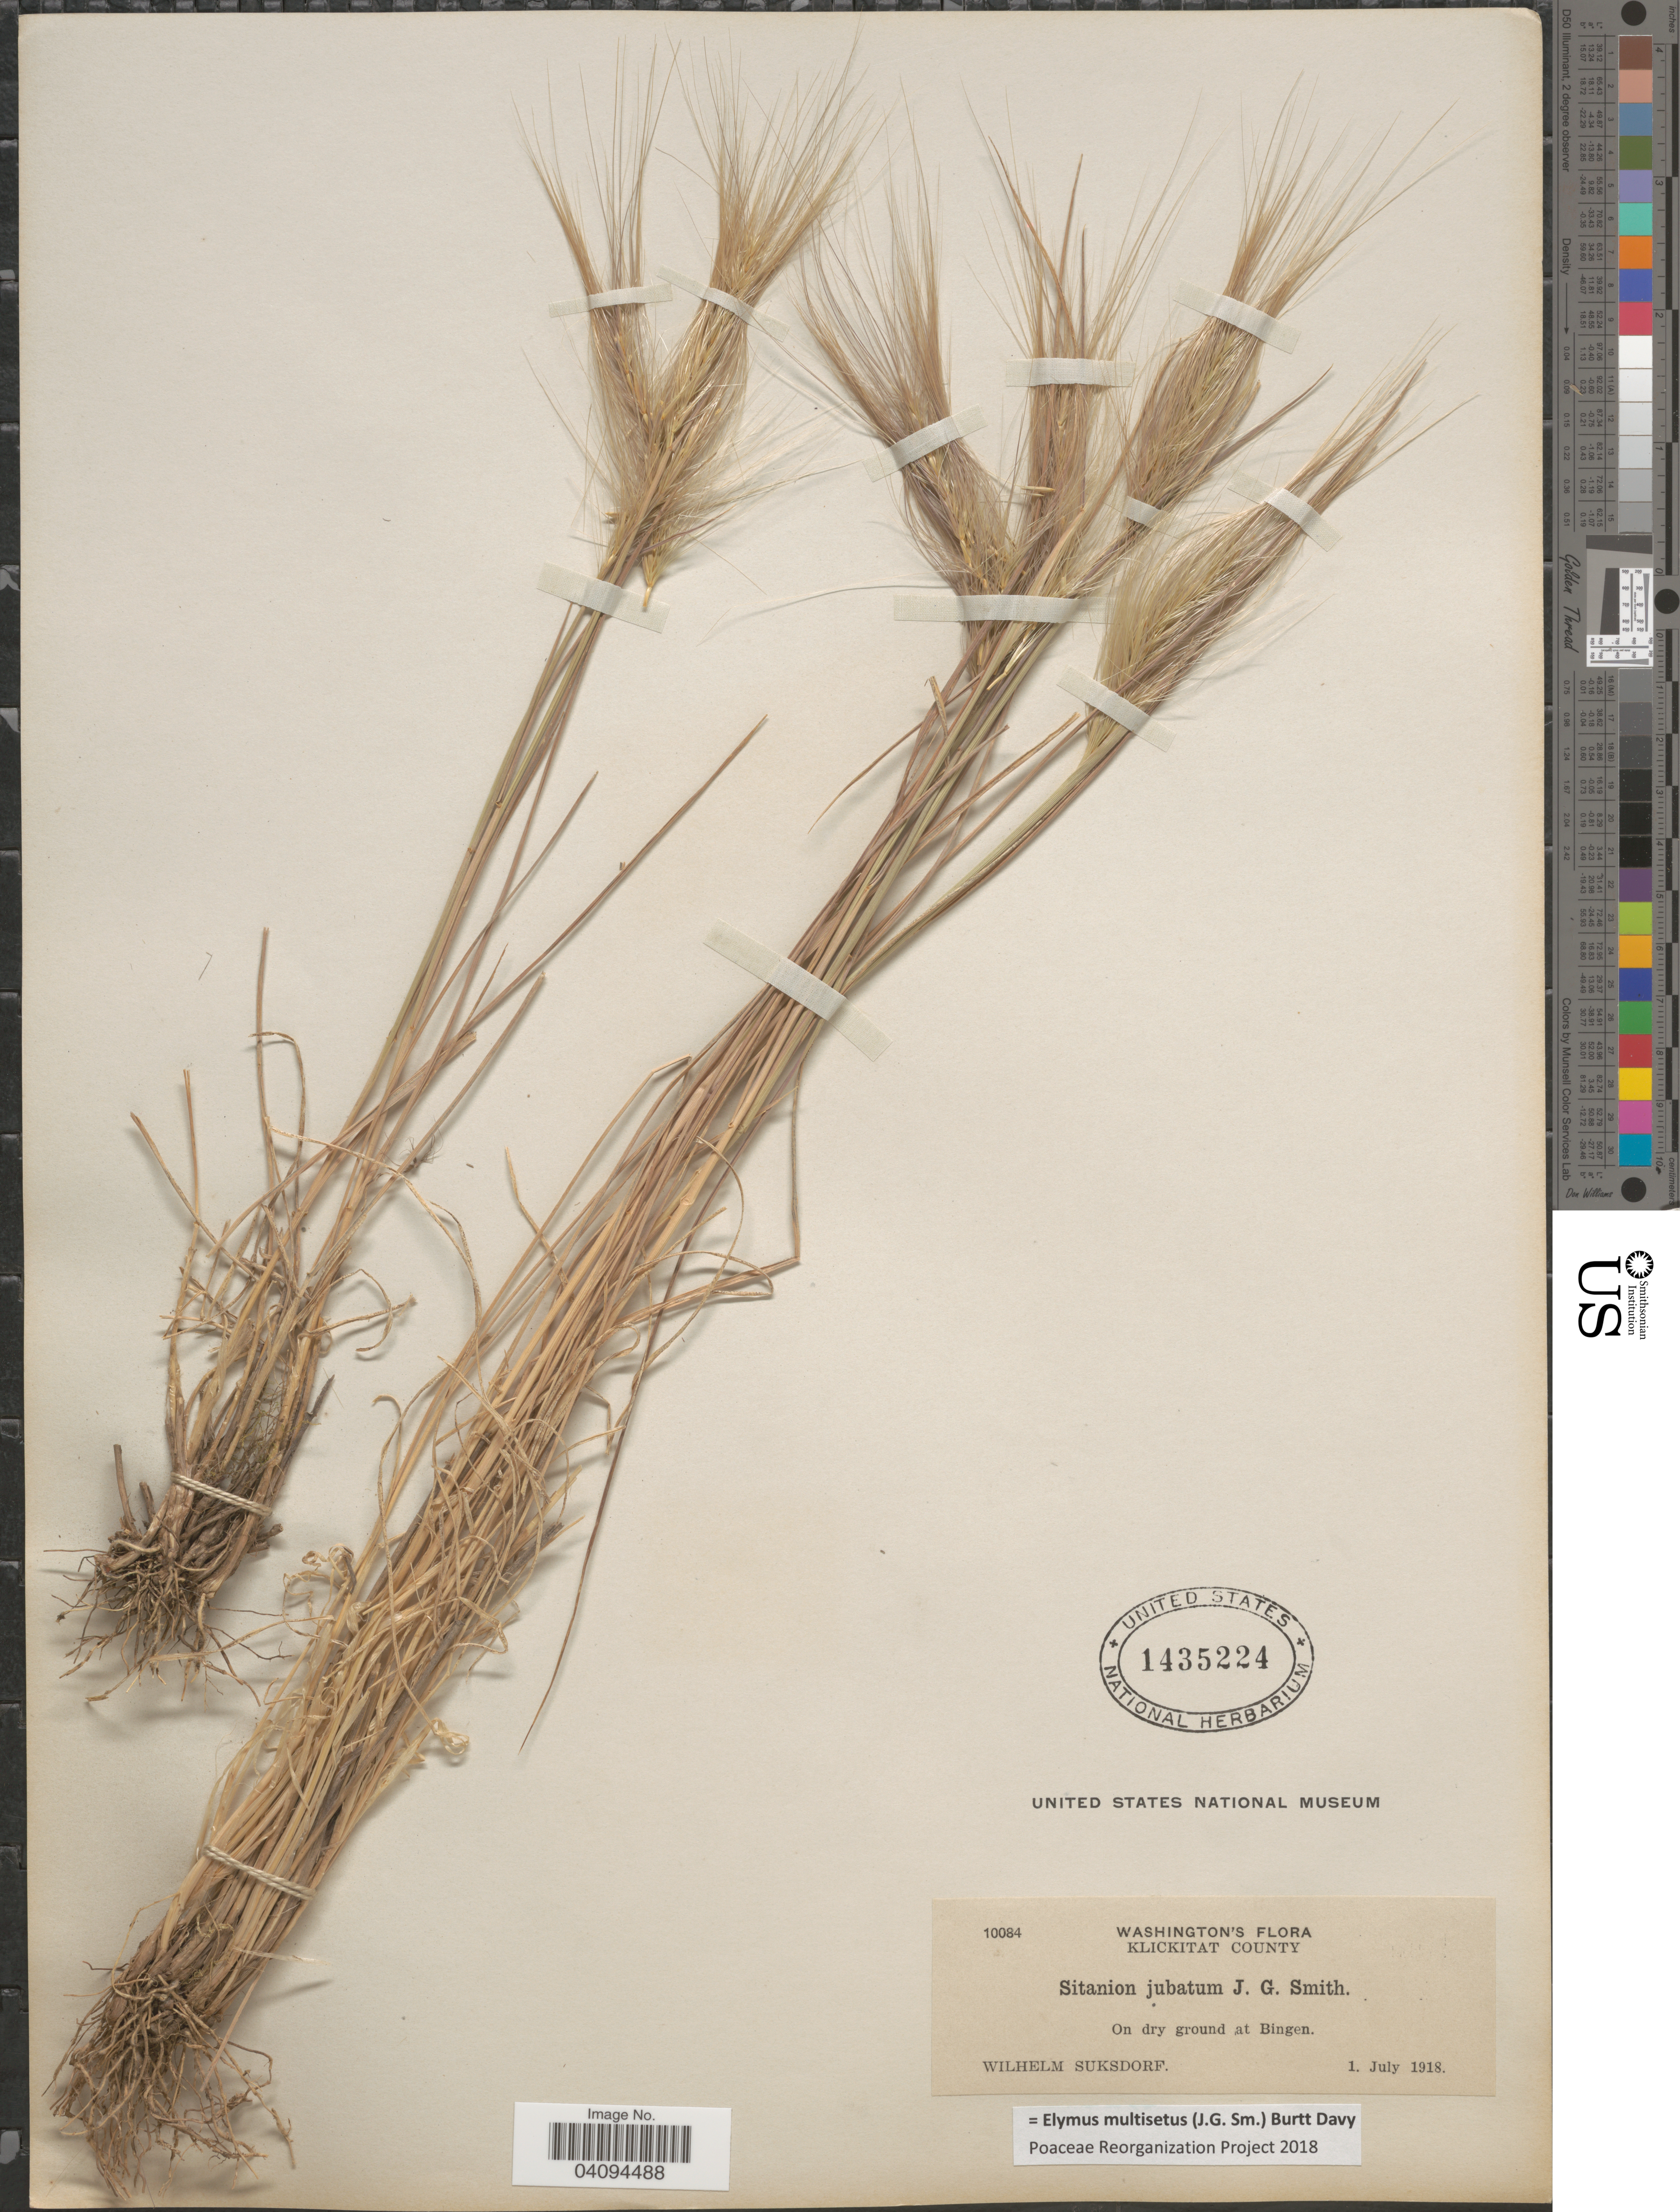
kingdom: Plantae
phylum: Tracheophyta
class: Liliopsida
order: Poales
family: Poaceae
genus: Elymus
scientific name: Elymus multisetus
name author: (J.G. Sm.) Burtt Davy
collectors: W. N. Suksdorf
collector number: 10084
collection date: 1918-07-01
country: United States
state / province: Washington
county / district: Klickitat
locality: Klickitat County. On dry ground at Bingen.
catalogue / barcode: US 1435224